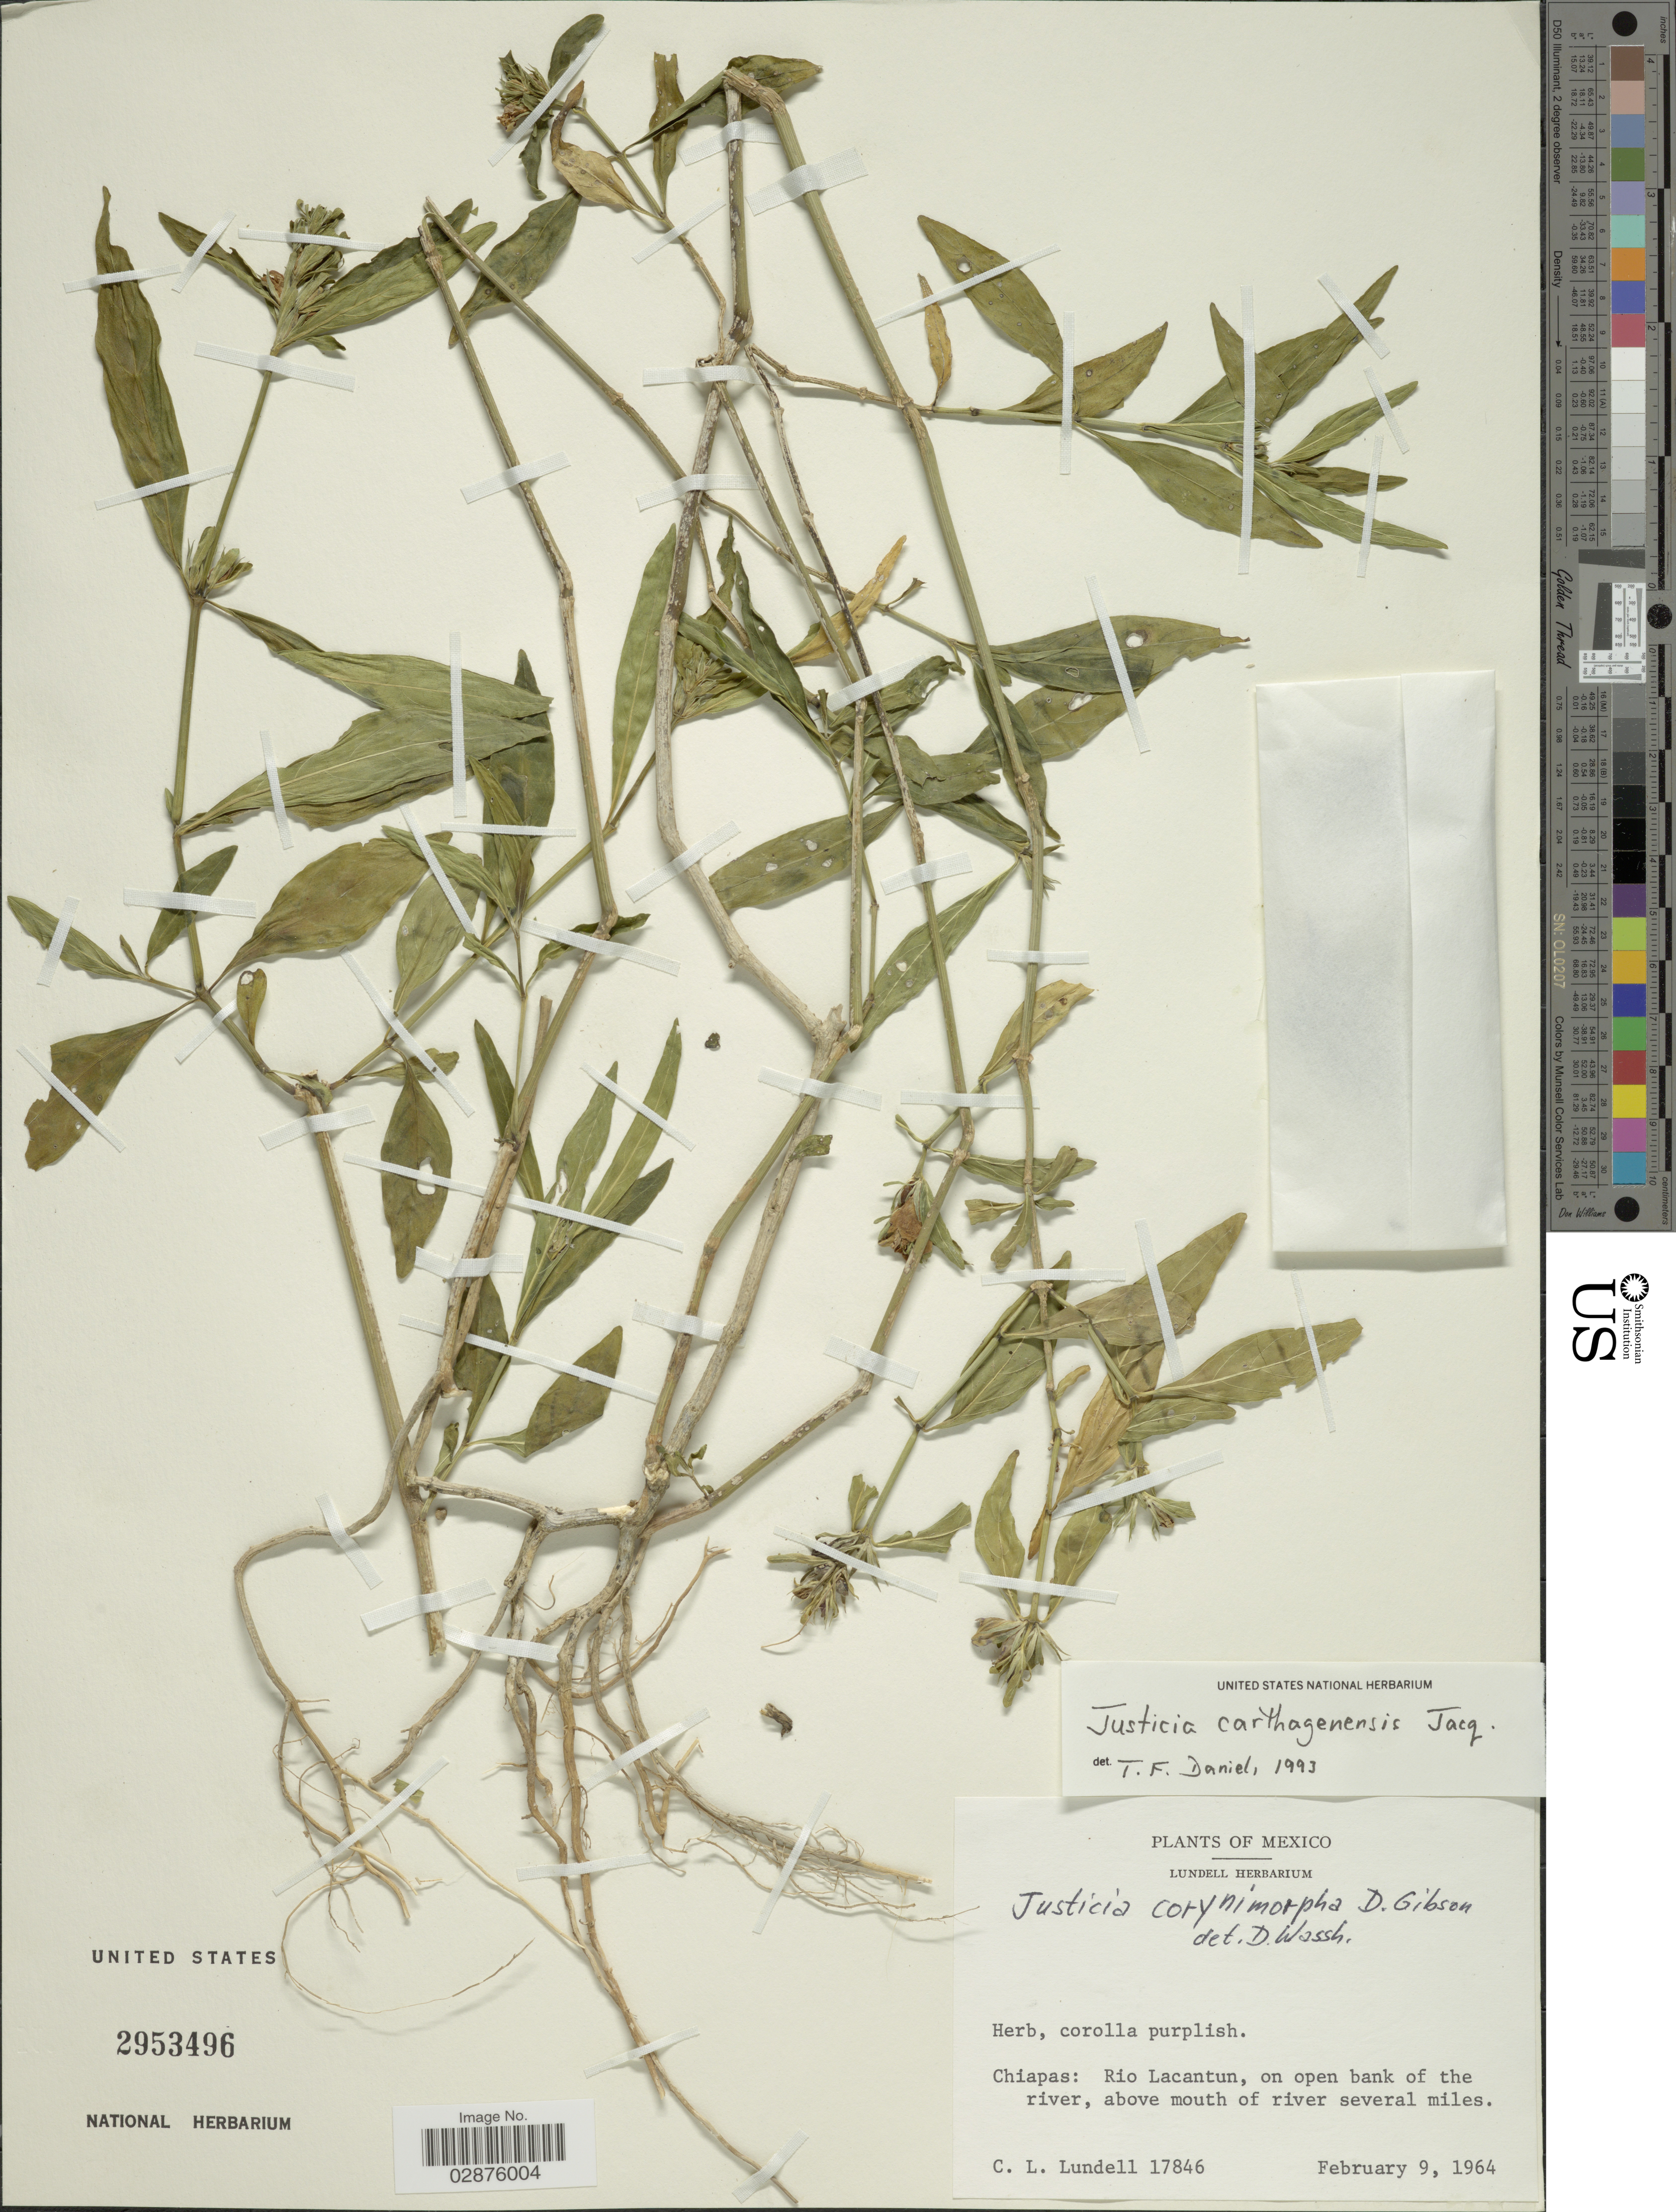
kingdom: Plantae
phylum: Tracheophyta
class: Magnoliopsida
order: Lamiales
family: Acanthaceae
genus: Justicia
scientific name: Justicia carthaginensis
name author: Jacq.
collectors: C. L. Lundell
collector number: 17846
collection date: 1964-02-09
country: Mexico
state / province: Chiapas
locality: Chiapas: Rio Lacantrum, on open bank of the river, above mouth of river several miles.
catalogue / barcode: US 2953496